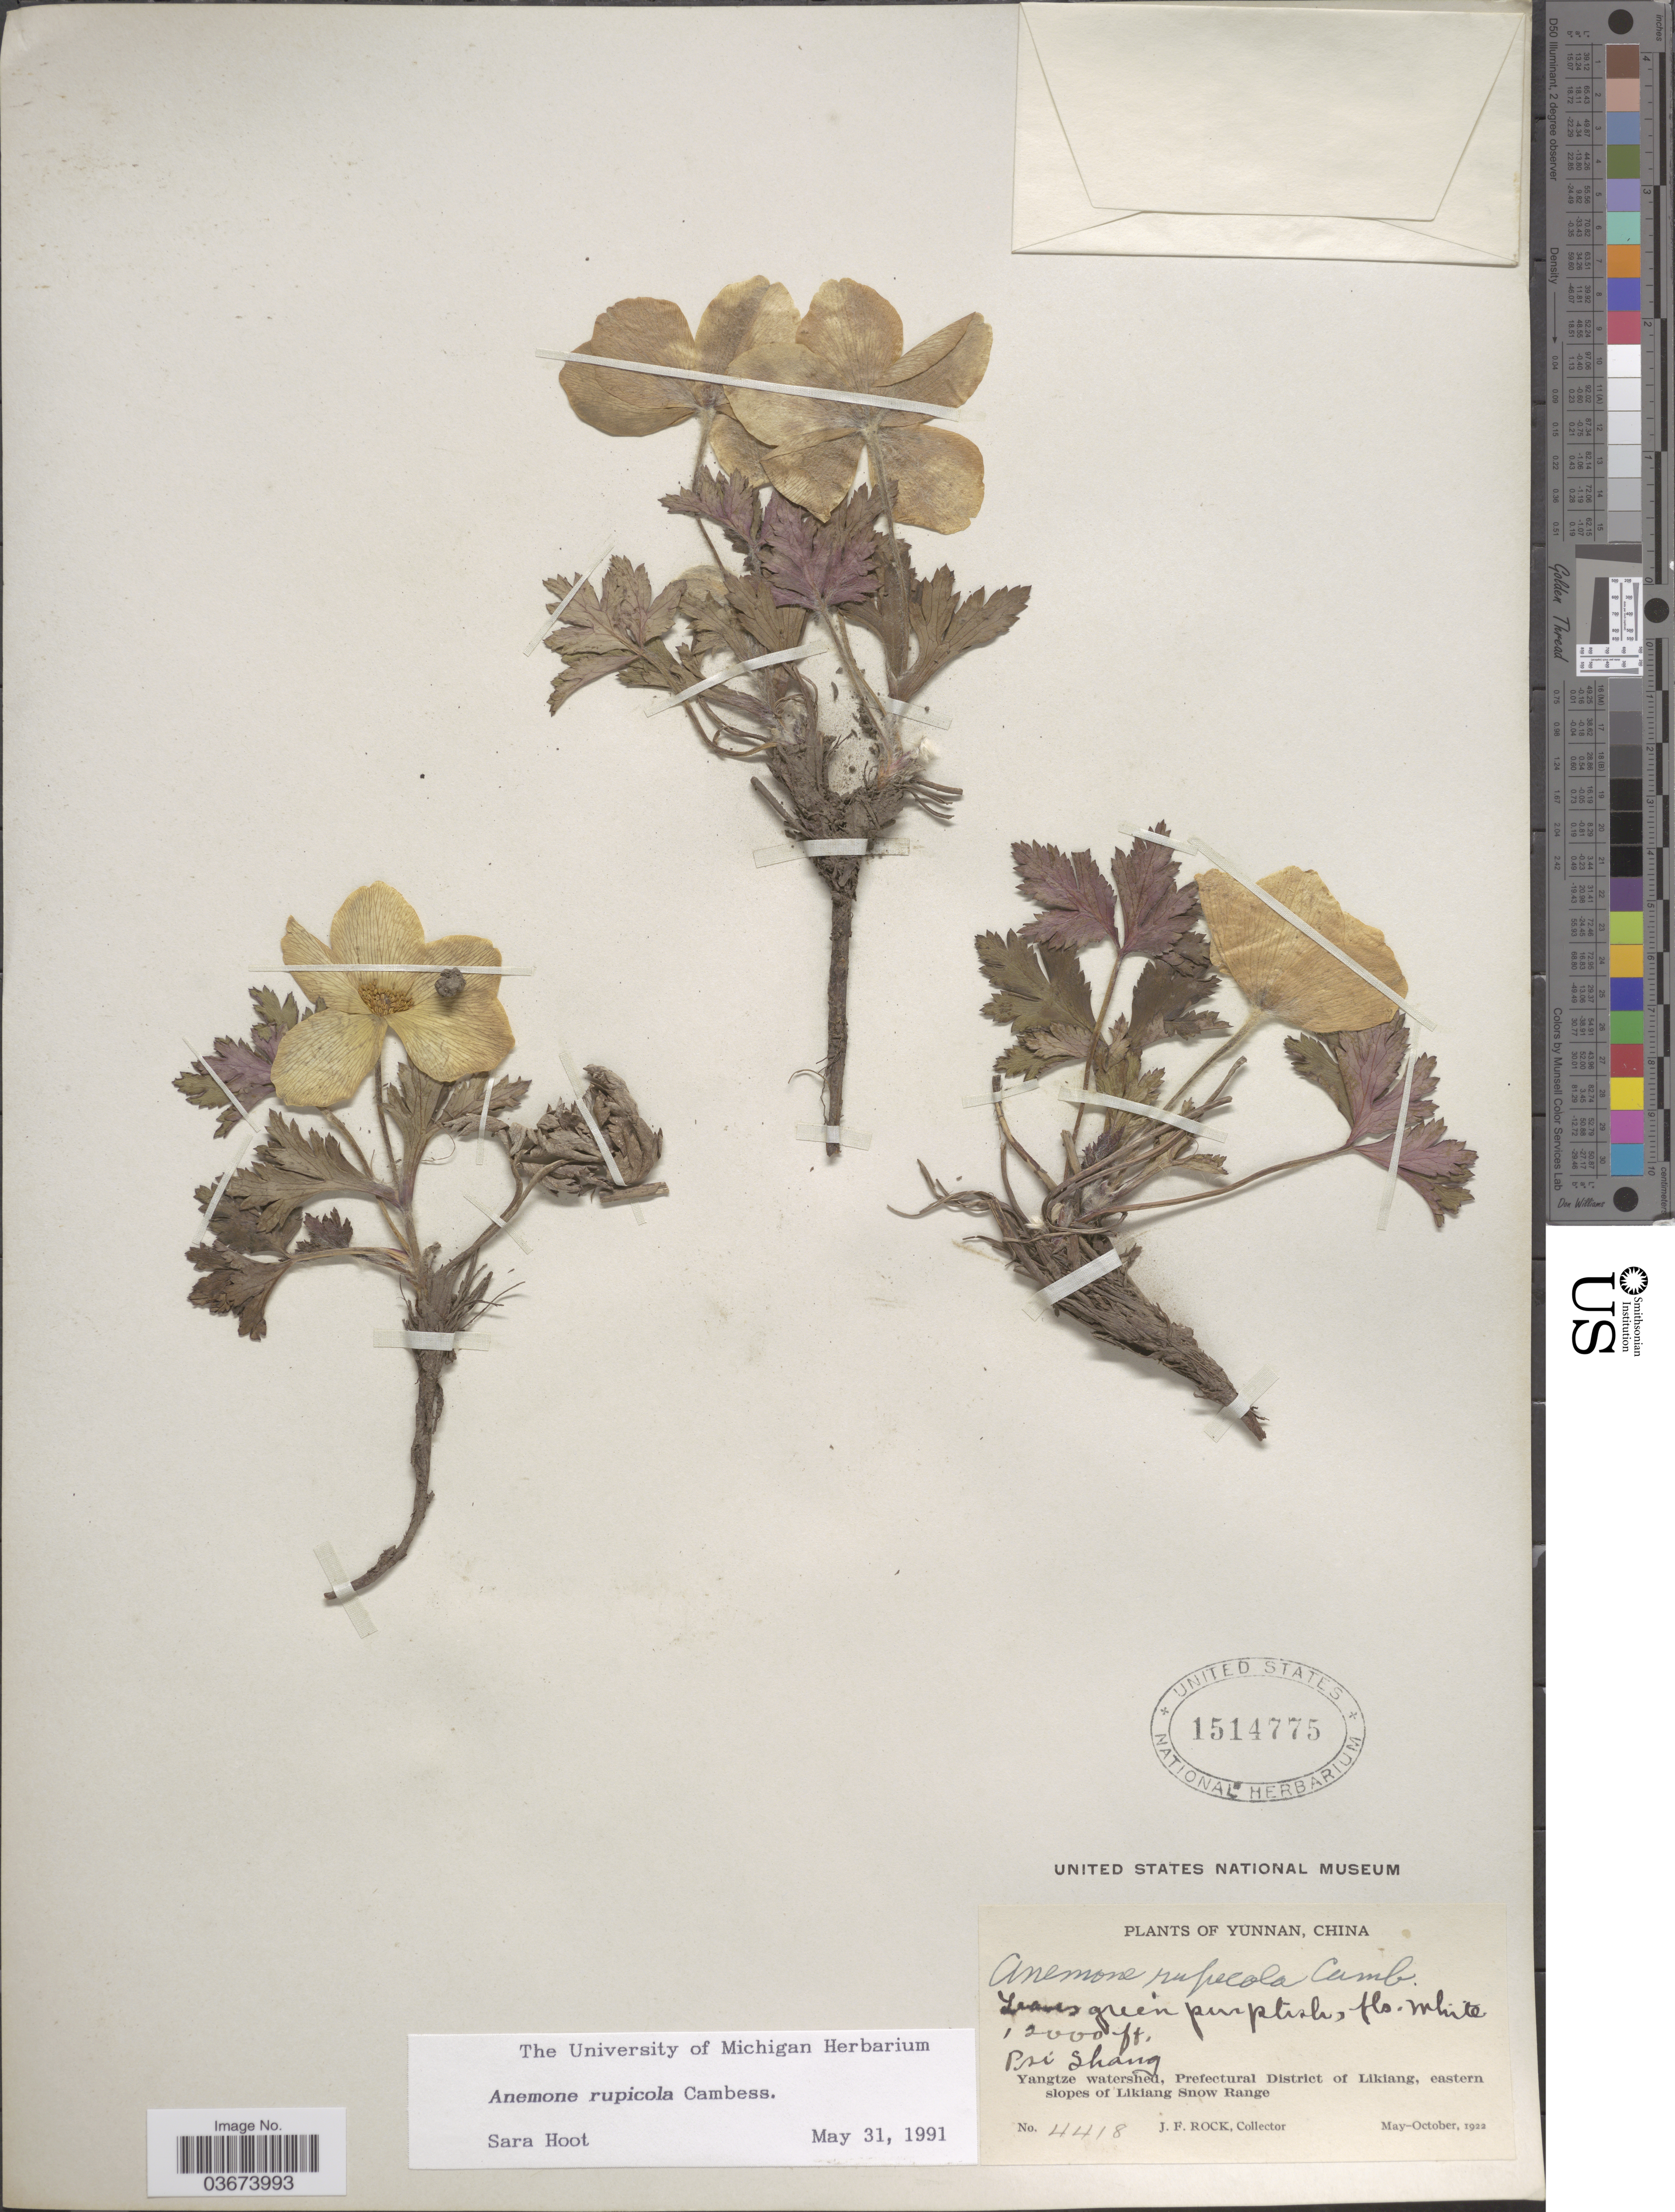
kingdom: Plantae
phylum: Tracheophyta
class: Magnoliopsida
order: Ranunculales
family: Ranunculaceae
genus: Anemone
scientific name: Anemone rupicola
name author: Cambess.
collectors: J. Rock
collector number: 4418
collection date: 1922-05/1922-10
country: China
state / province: Yunnan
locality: Poi Shang. Yangtze watershed, Prefectural District of Likiang, eastern slopes of Likiang Snow Range.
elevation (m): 3658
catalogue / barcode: US 1514775